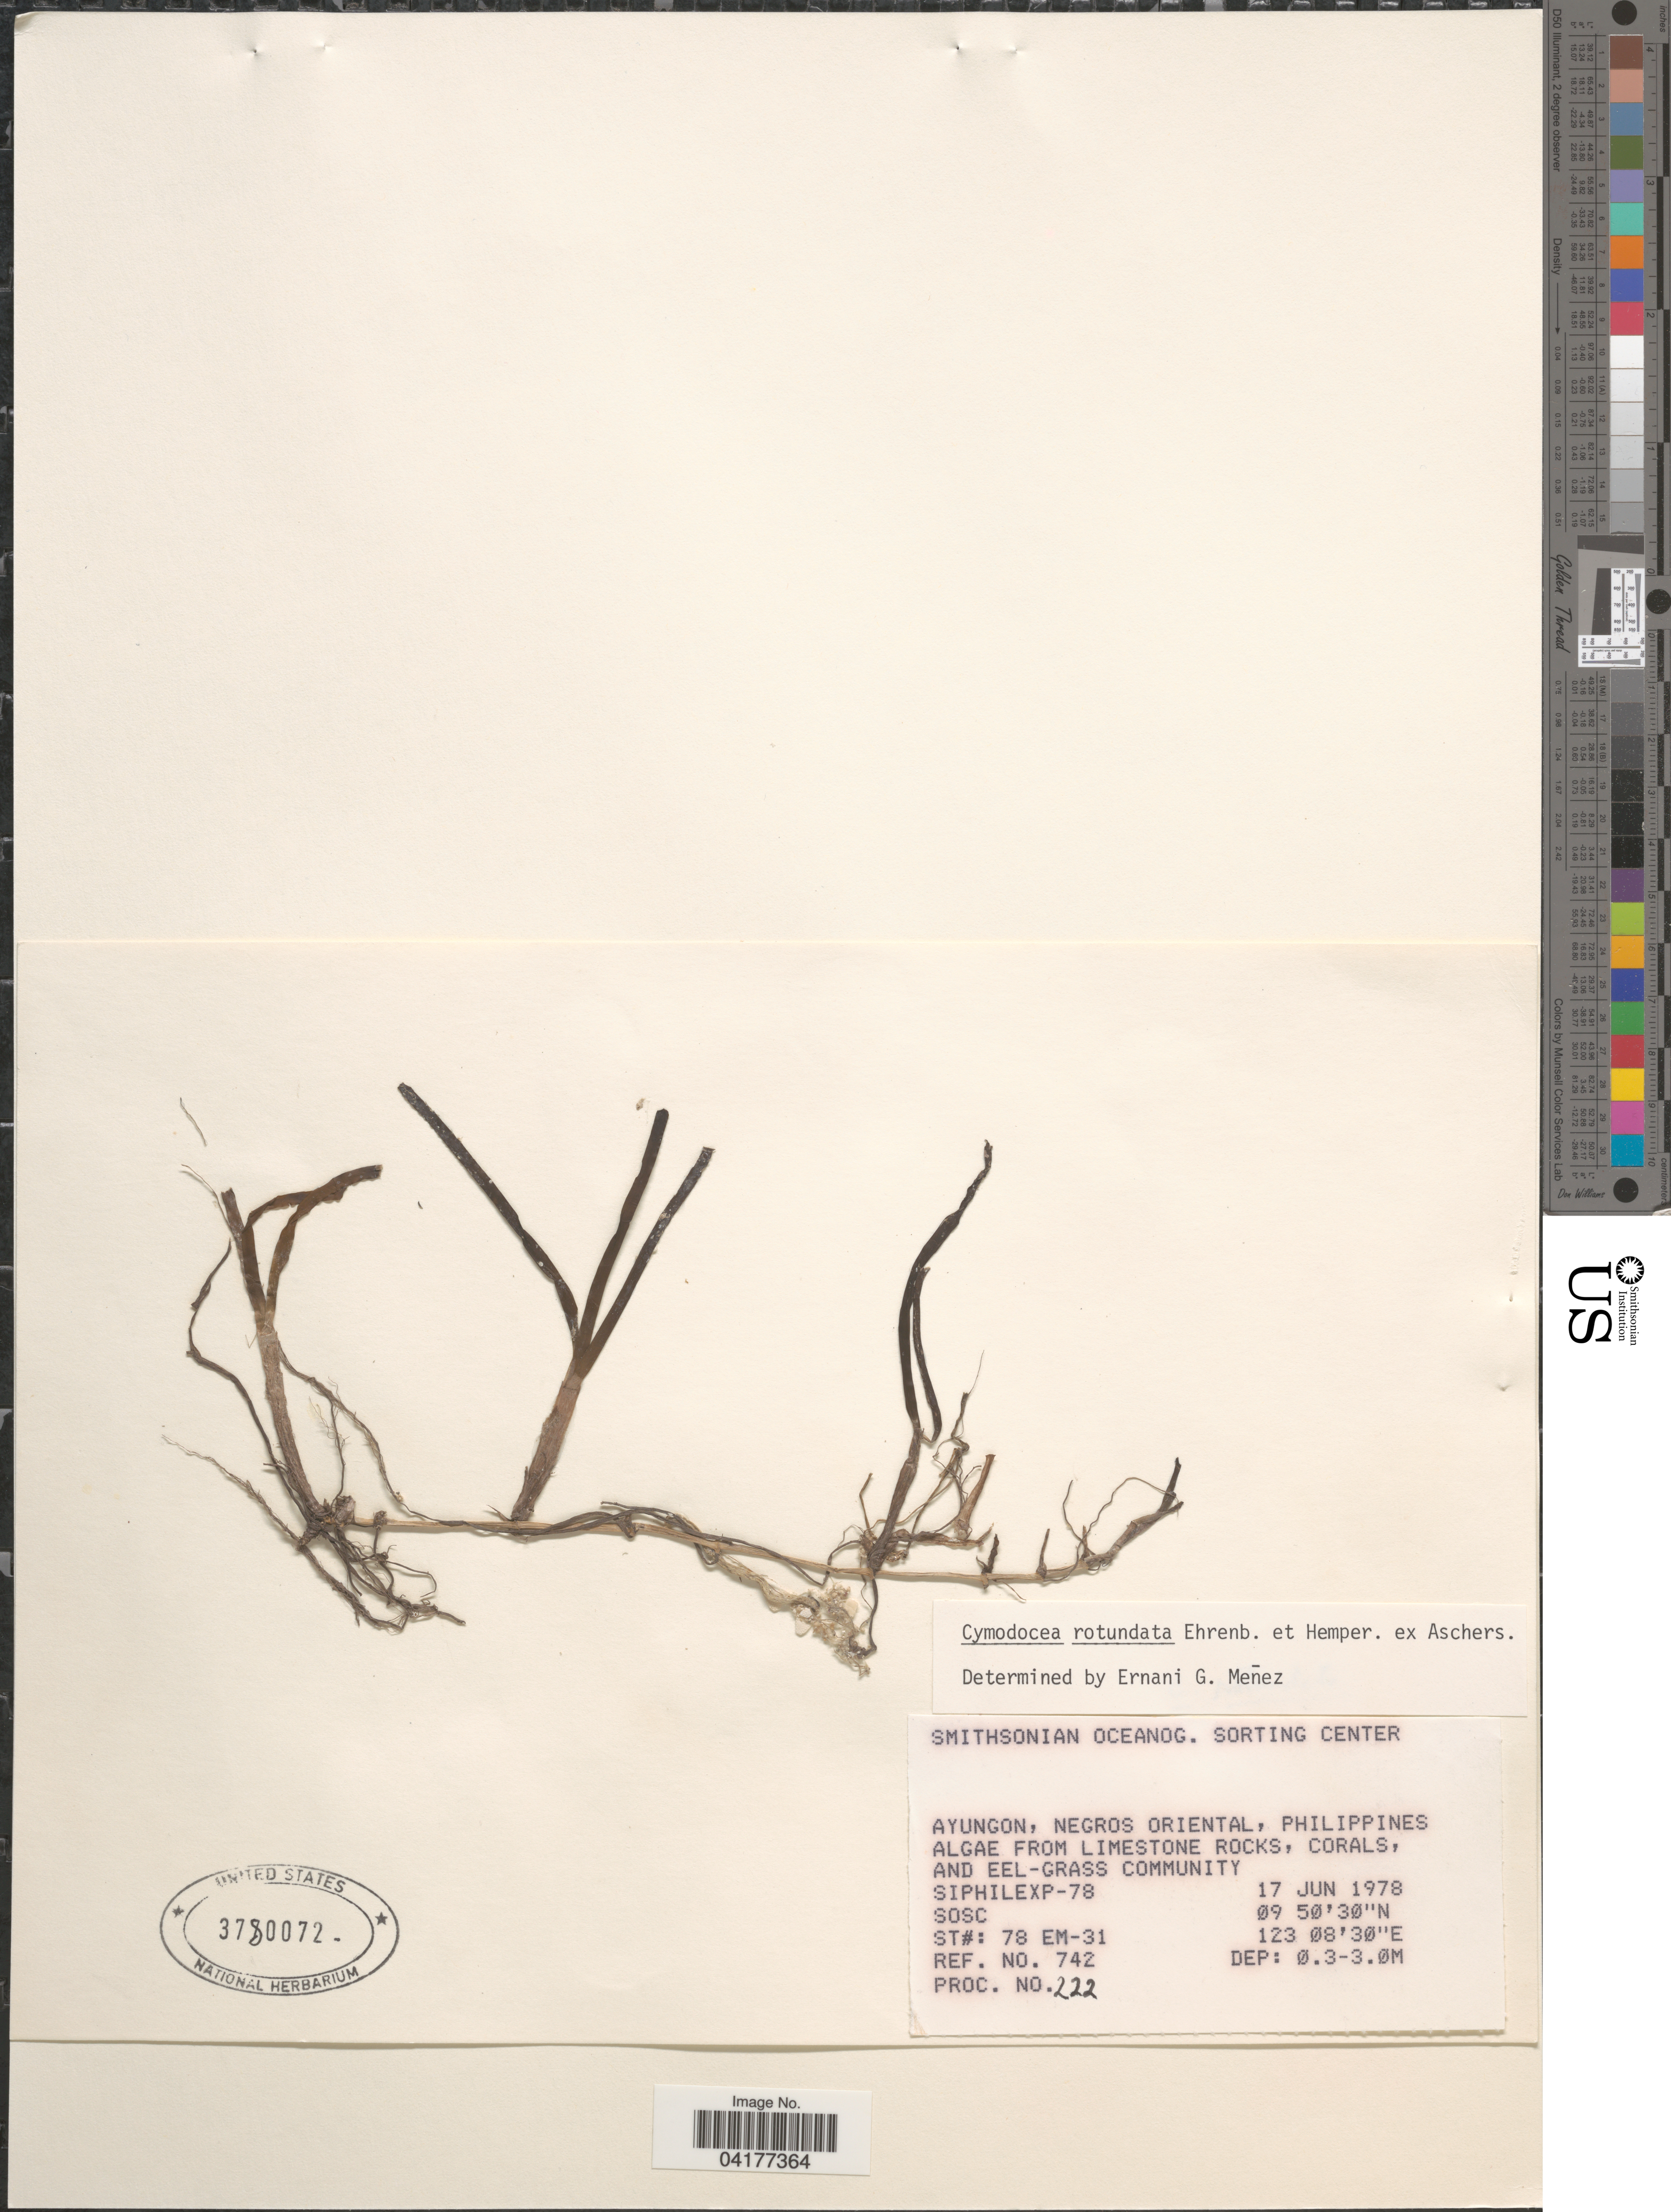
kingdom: Plantae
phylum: Tracheophyta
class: Liliopsida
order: Alismatales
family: Cymodoceaceae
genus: Cymodocea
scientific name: Cymodocea rotundata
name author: Asch. & Schweinf.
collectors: Smithsonian Oceanographic Sorting Center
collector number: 78 EM-31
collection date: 1978-06-17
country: Philippines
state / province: Central Visayas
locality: Ayungon, Negros Oriental.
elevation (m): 0.3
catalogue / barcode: US 3780072